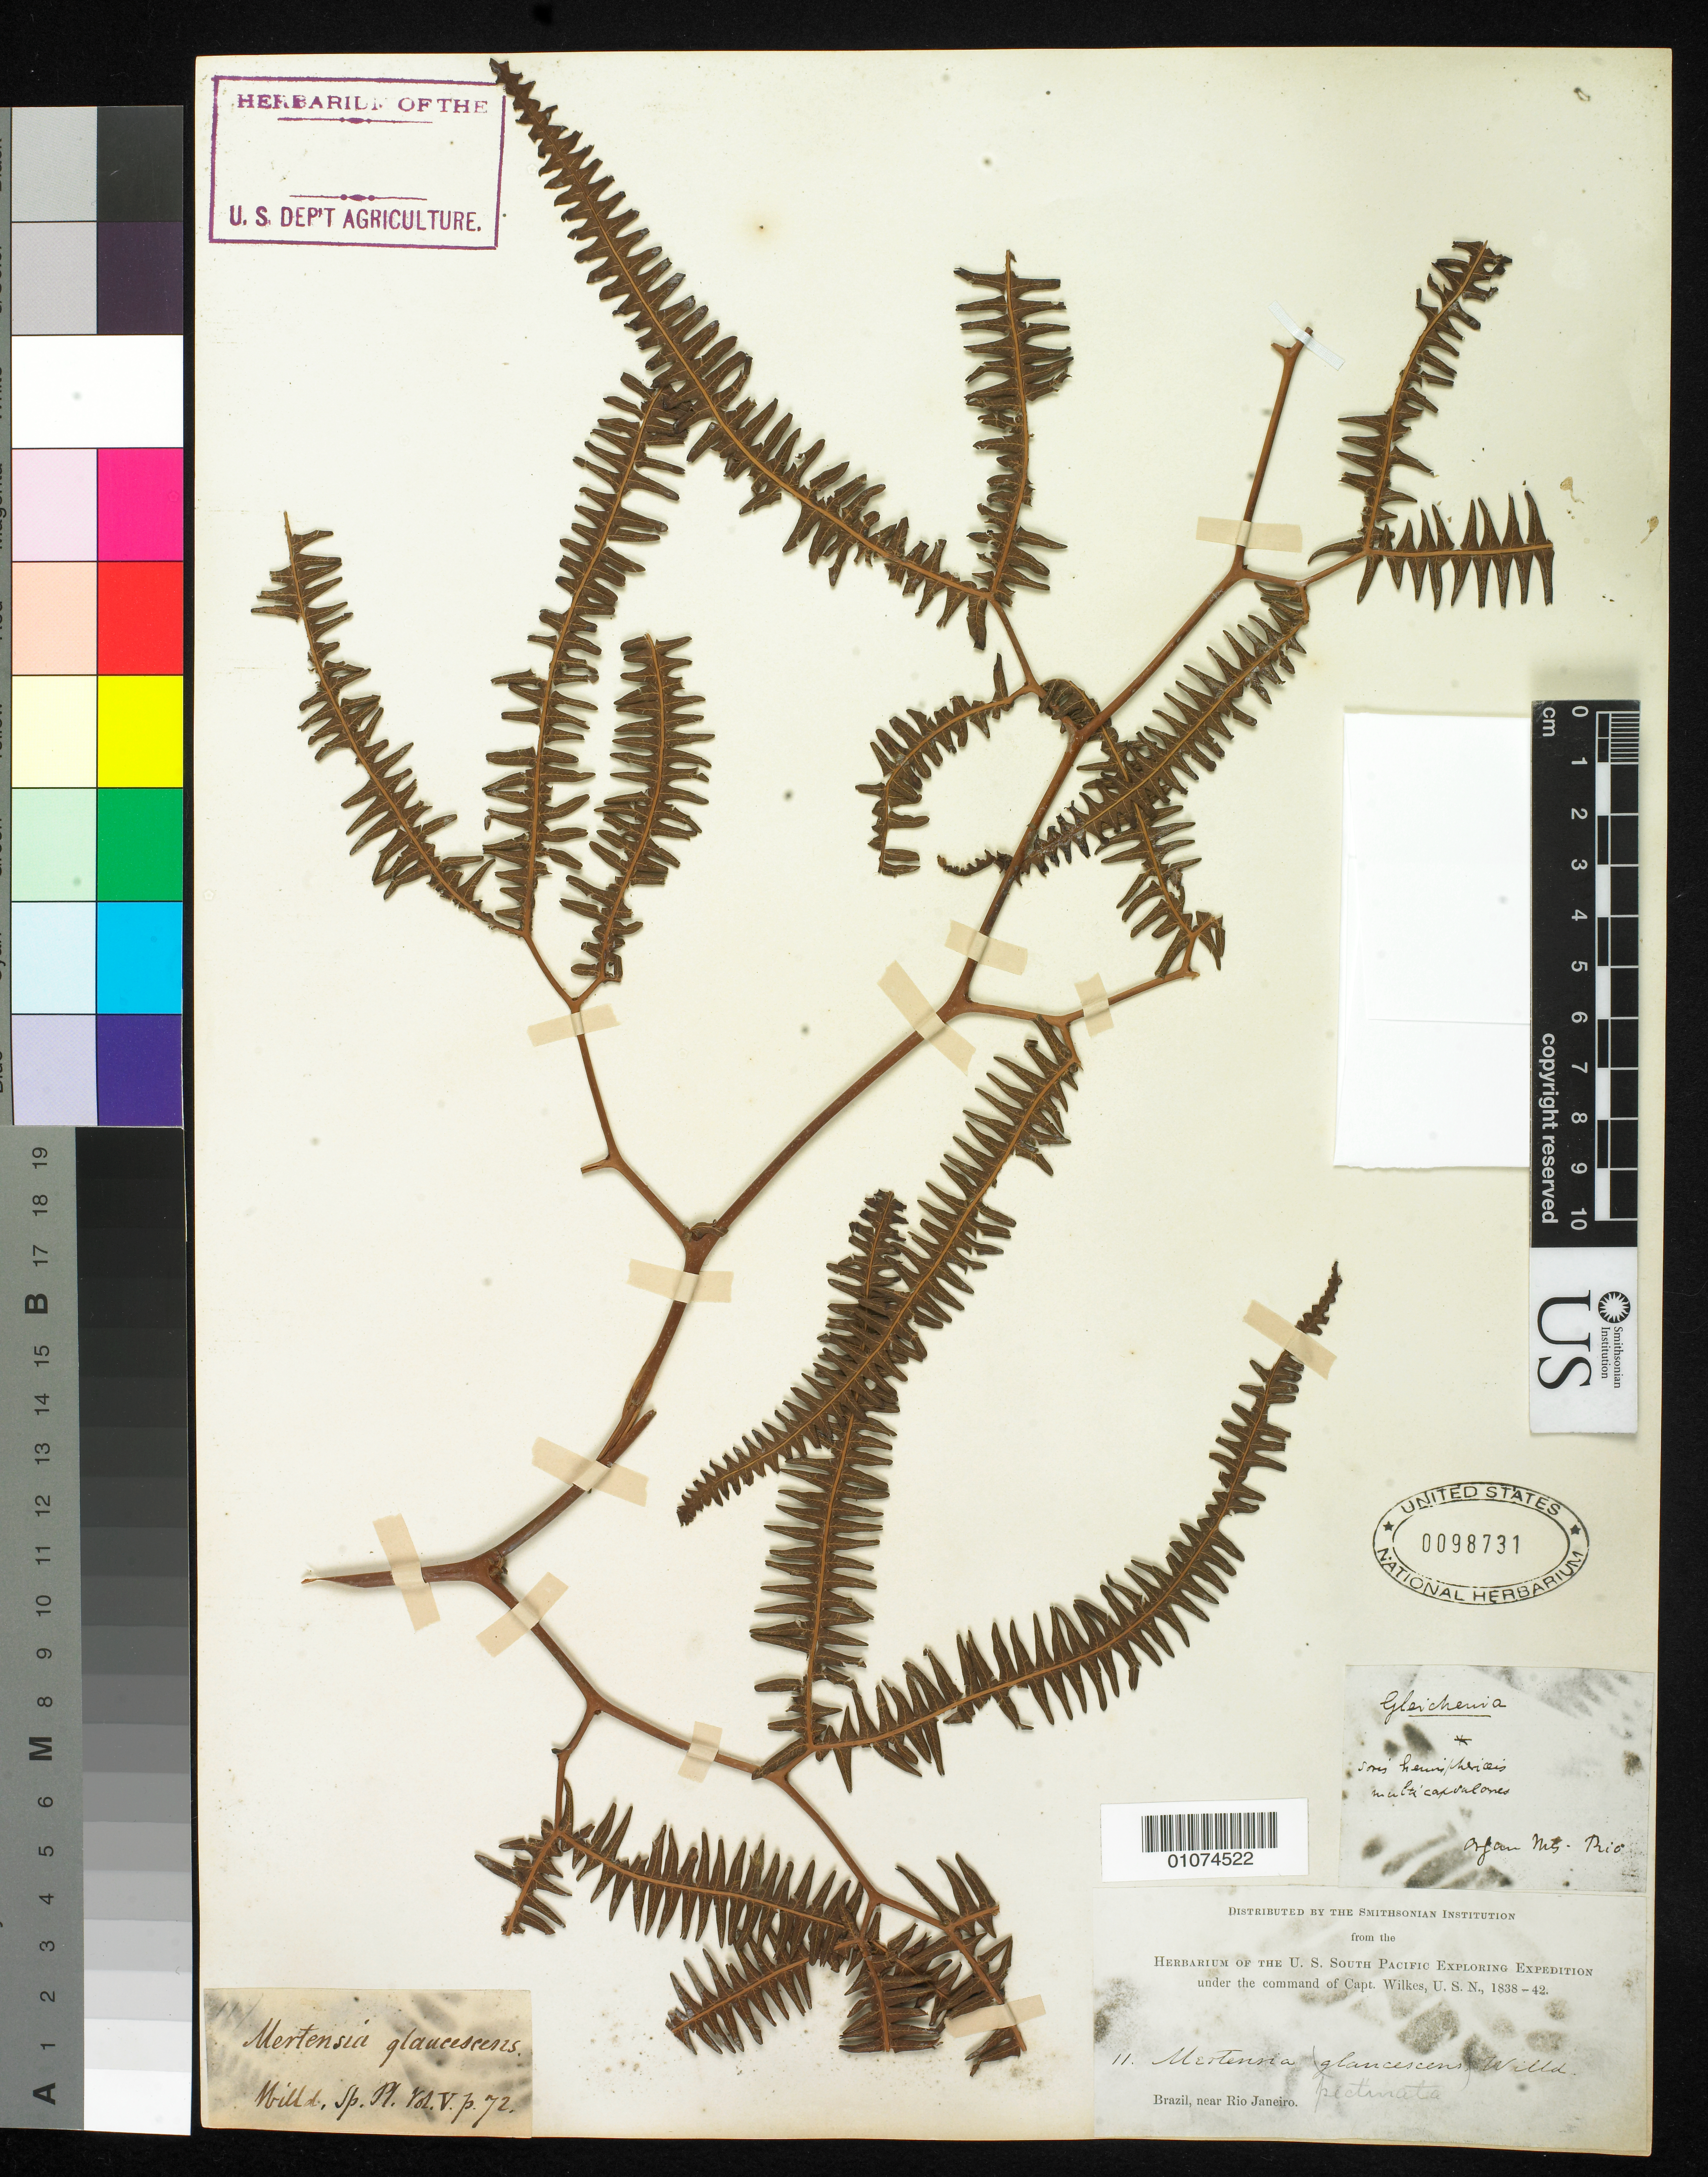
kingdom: Plantae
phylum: Tracheophyta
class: Polypodiopsida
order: Gleicheniales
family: Gleicheniaceae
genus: Gleichenella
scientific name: Gleichenella pectinata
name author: (Willd.) Ching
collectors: Wilkes Explor. Exped.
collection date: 1838/1842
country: Brazil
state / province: Rio de Janeiro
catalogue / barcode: US 98731